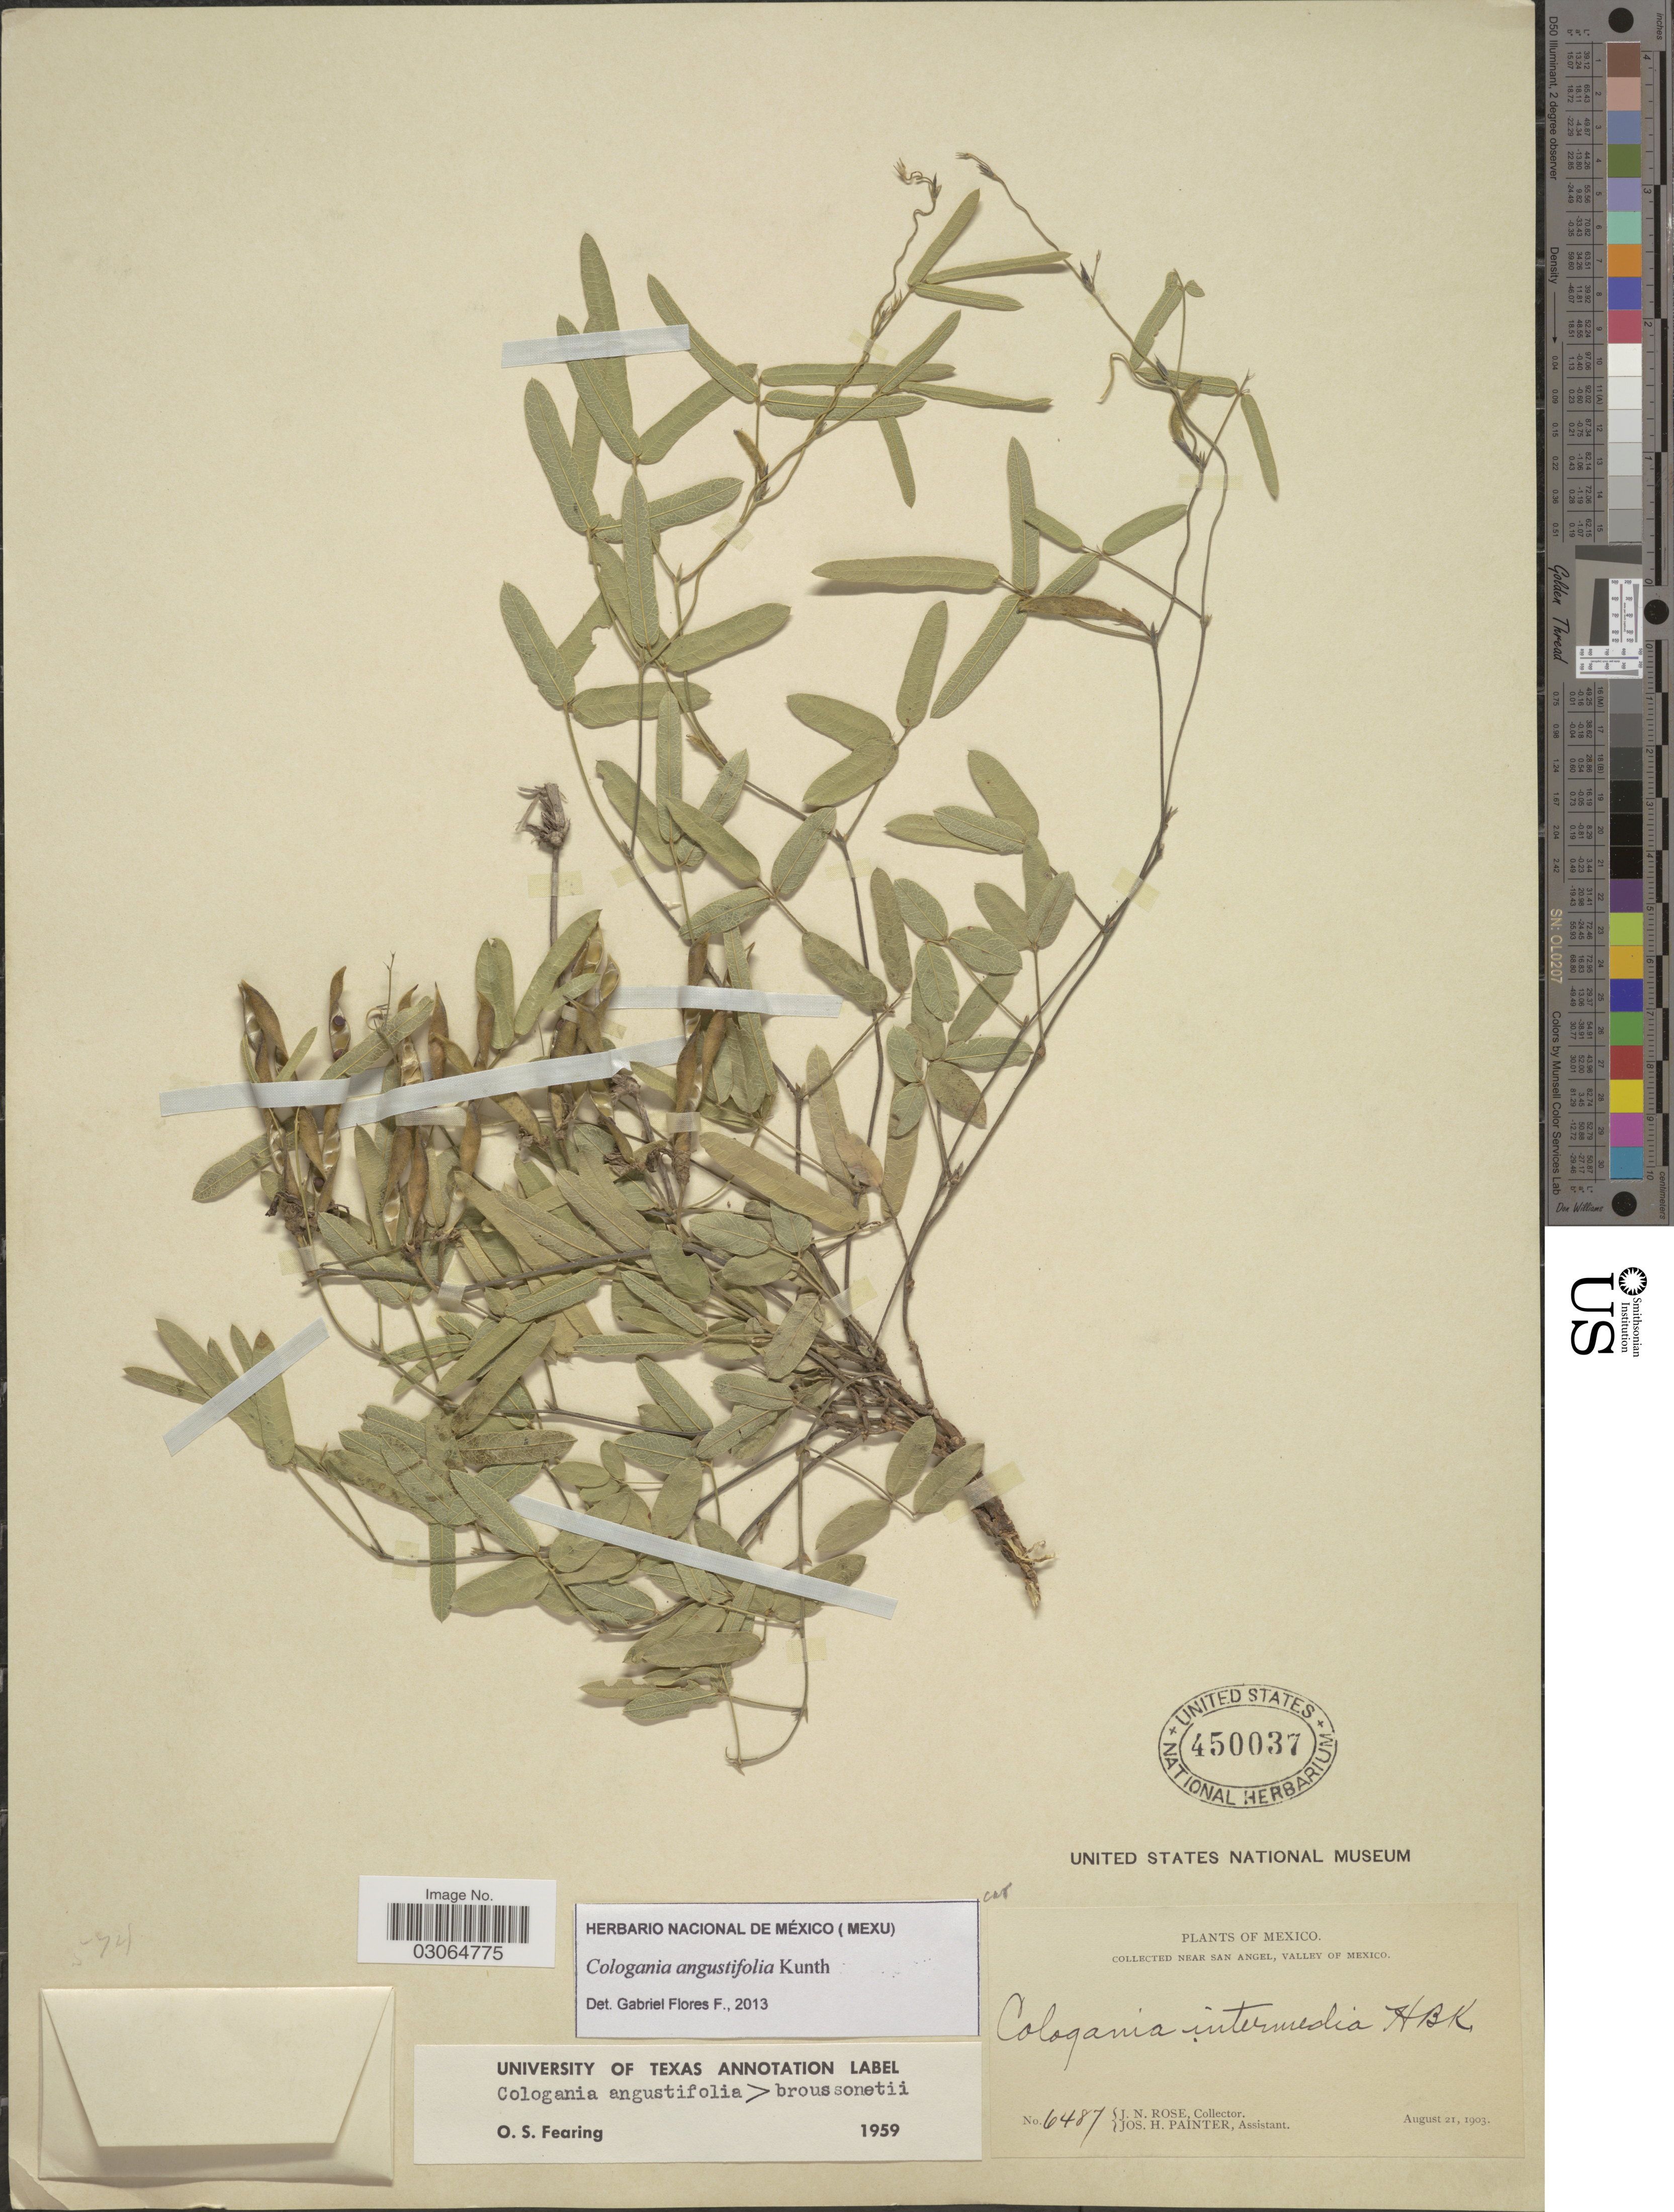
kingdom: Plantae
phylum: Tracheophyta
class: Magnoliopsida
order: Fabales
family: Fabaceae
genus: Cologania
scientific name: Cologania angustifolia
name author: Kunth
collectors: J. N. Rose & J. H. Painter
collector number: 6487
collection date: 1903-08-21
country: Mexico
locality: Near San Angel, Valley of Mexico.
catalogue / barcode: US 450037